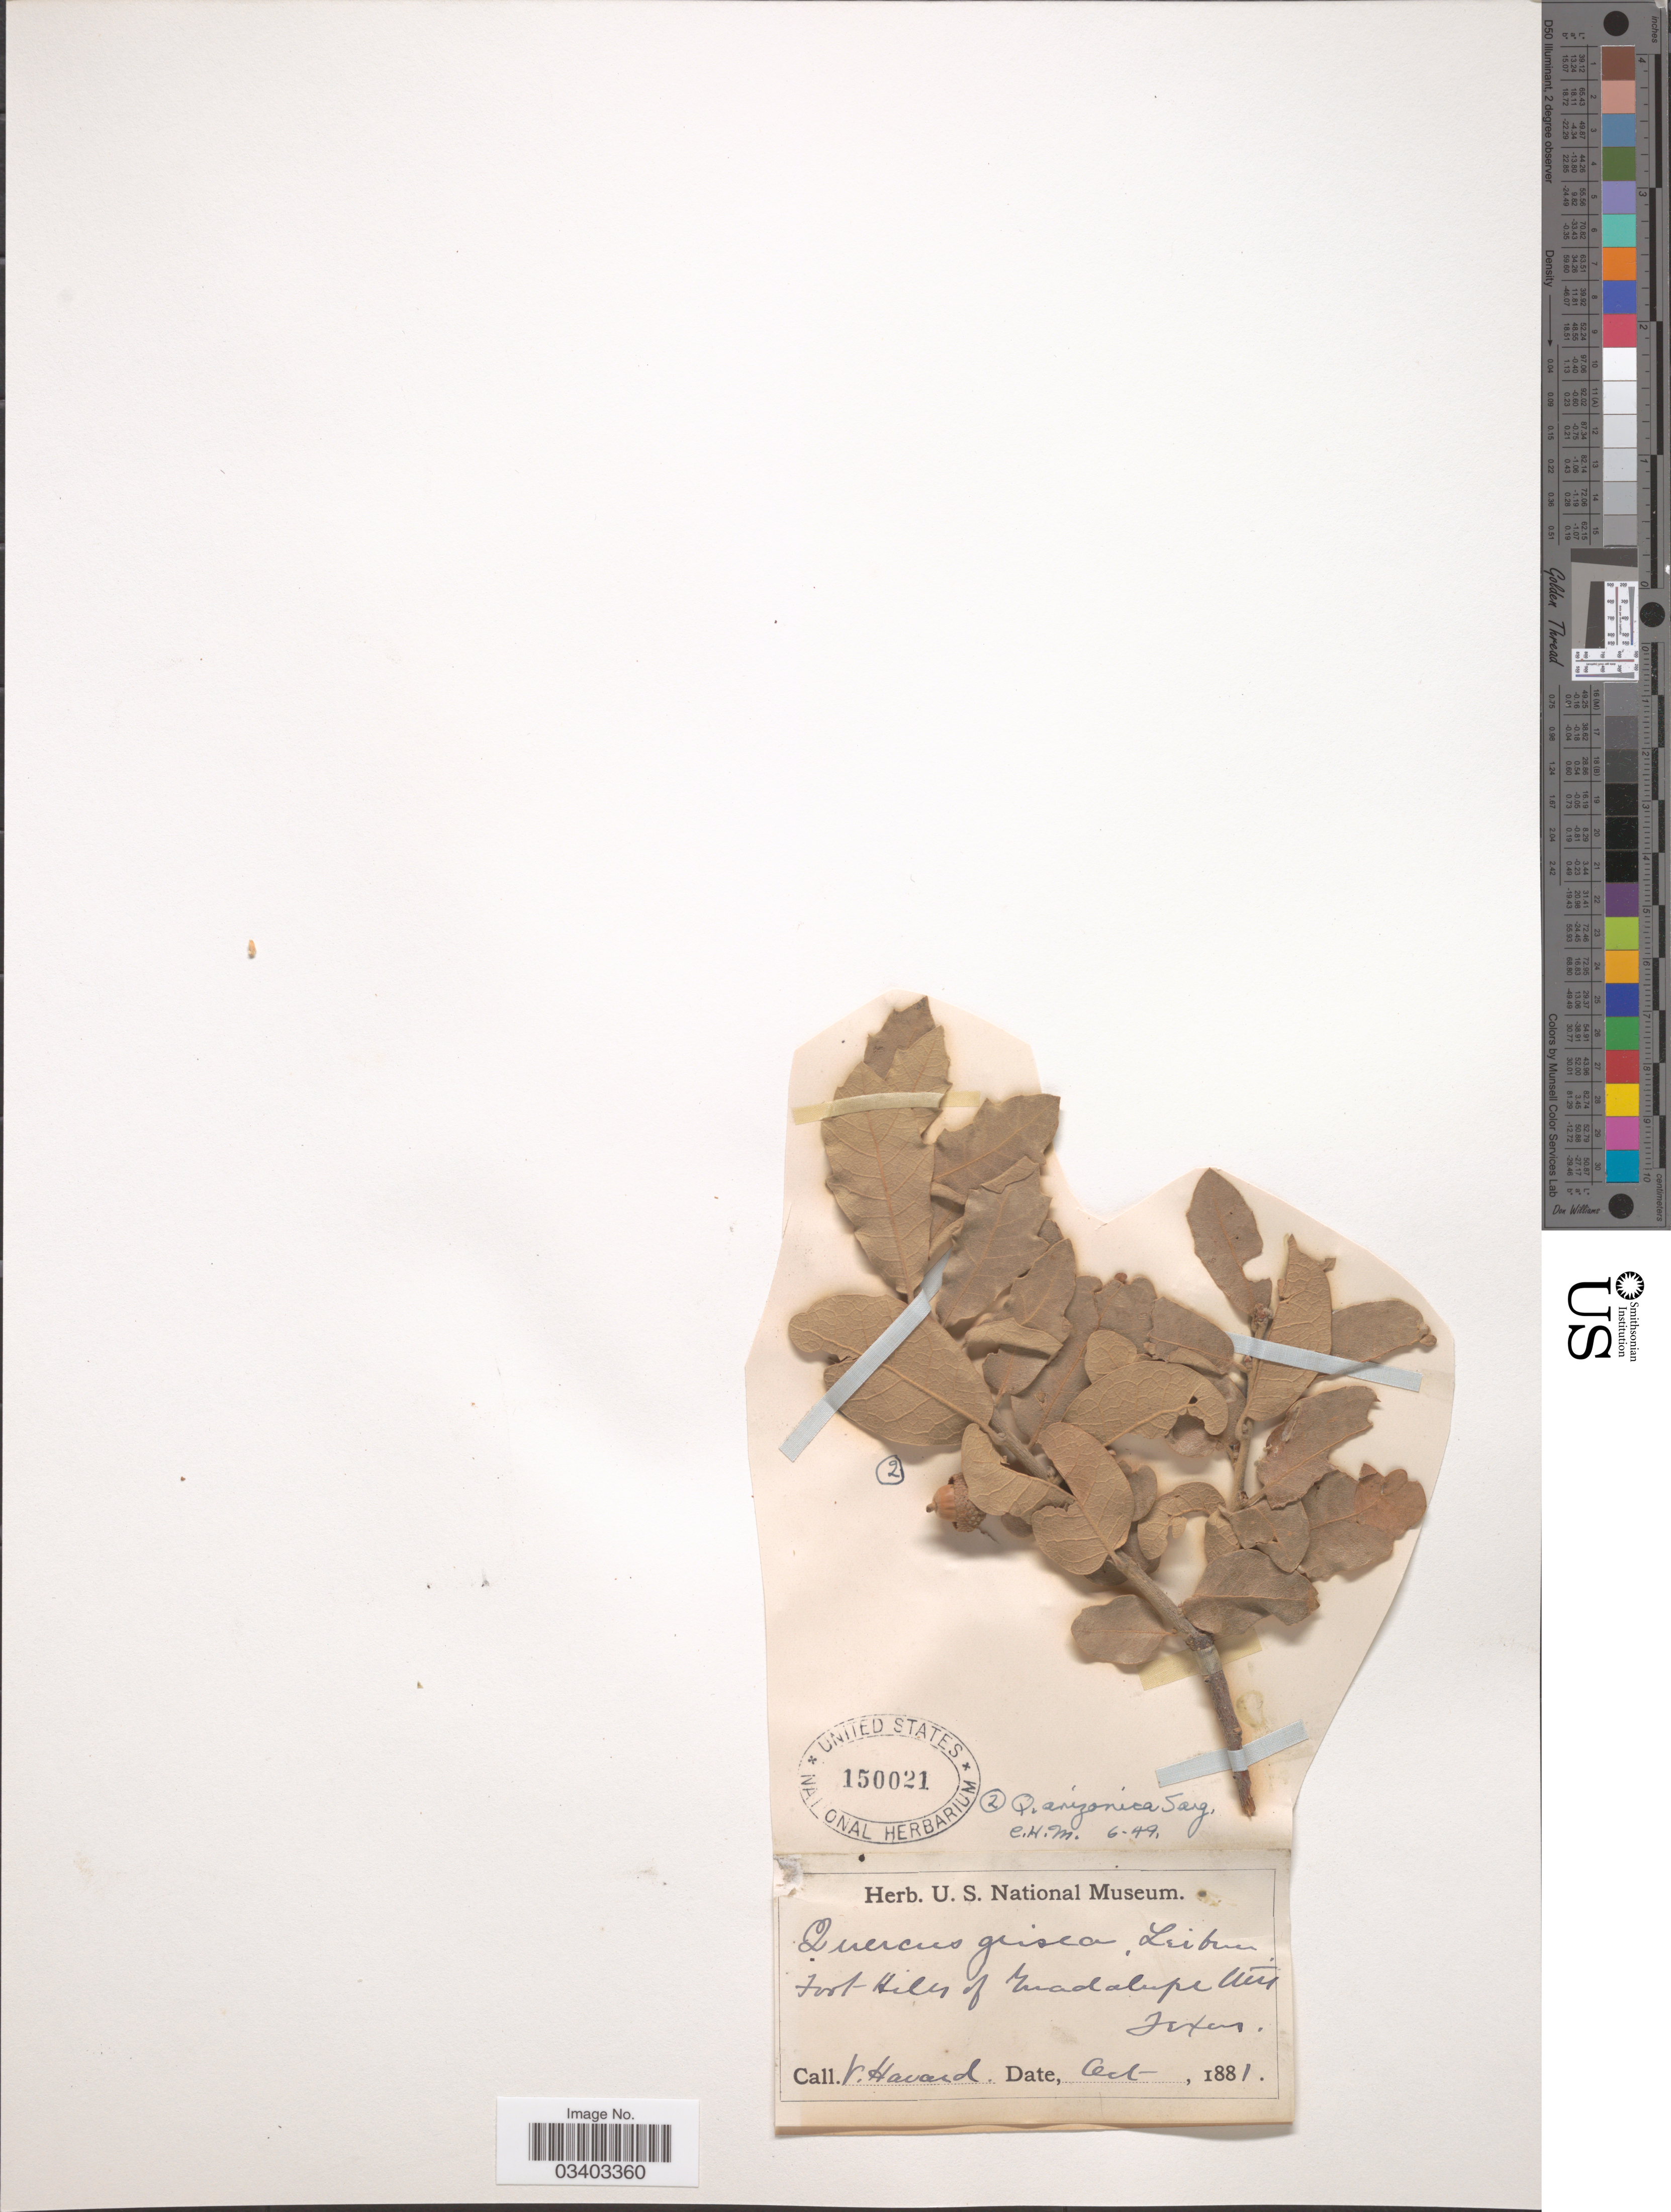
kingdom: Plantae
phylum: Tracheophyta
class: Magnoliopsida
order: Fagales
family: Fagaceae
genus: Quercus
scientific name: Quercus arizonica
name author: Sarg.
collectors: V. Havard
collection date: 1881-10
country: United States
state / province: Texas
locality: Foot Hills of Guadalupe Mts.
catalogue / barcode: US 150021